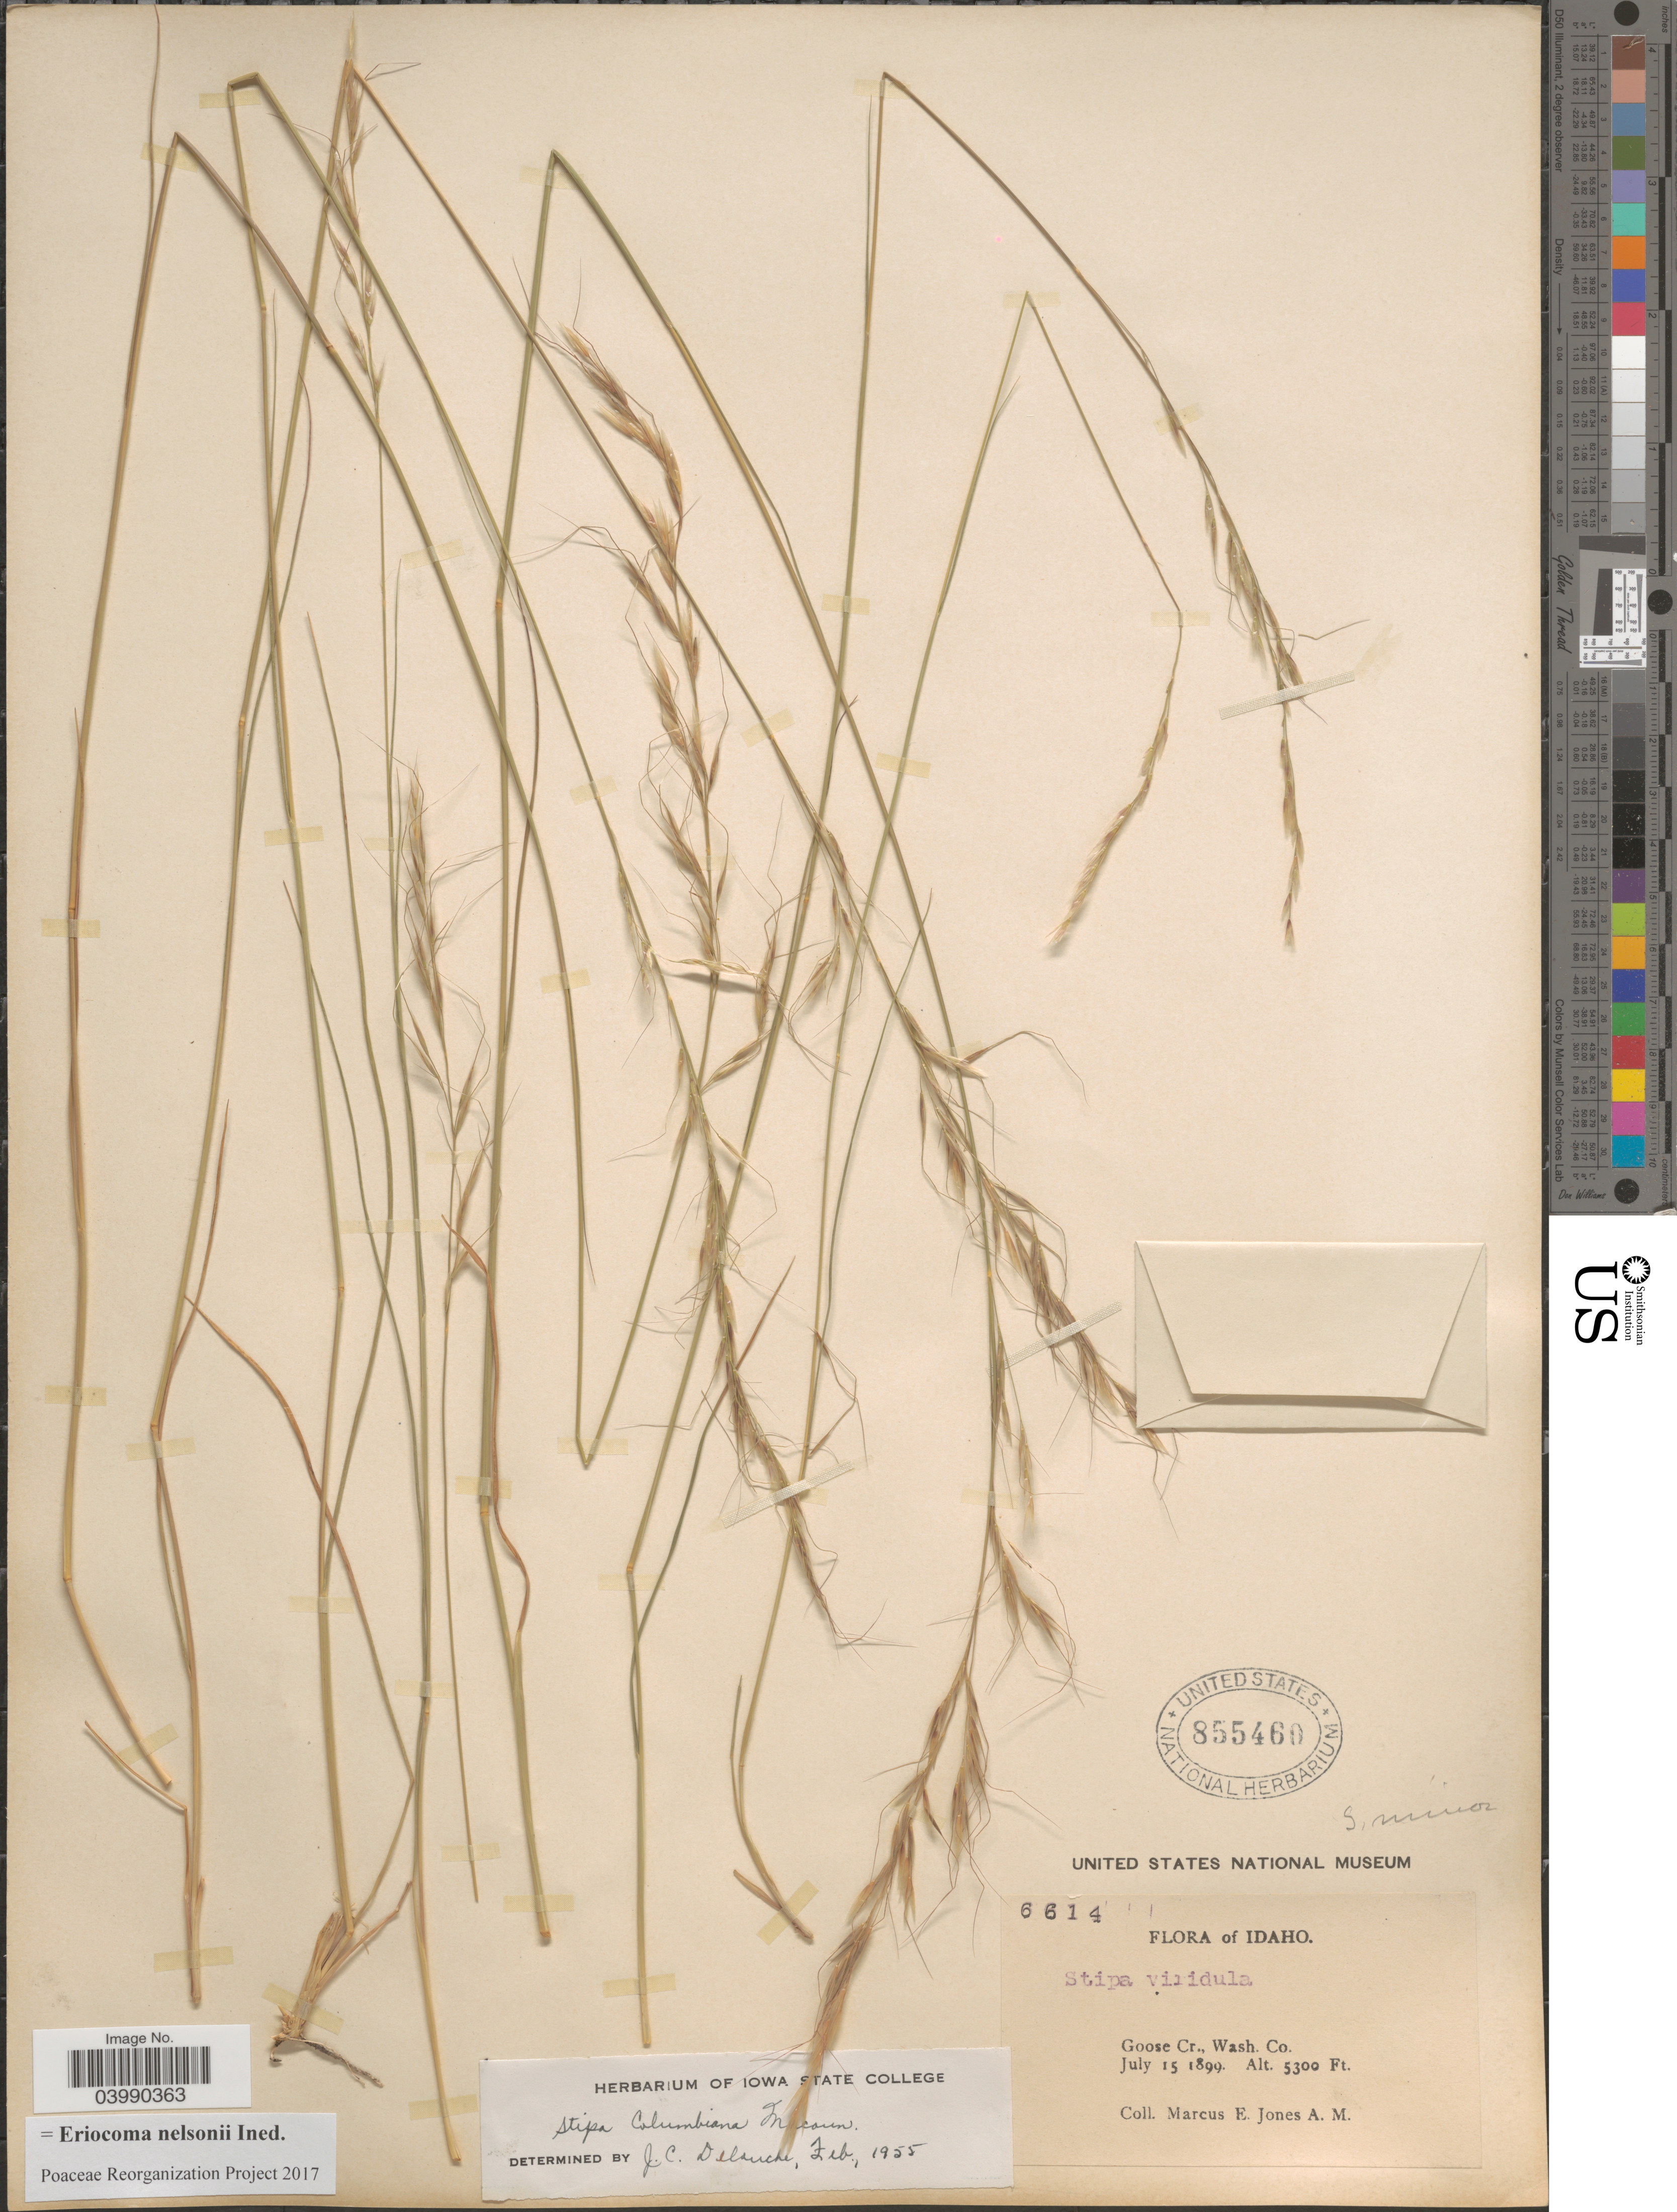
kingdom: Plantae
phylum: Tracheophyta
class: Liliopsida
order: Poales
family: Poaceae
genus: Eriocoma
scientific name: Eriocoma nelsonii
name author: (Scribn.) Romasch.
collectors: M. E. Jones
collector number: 6614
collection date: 1899-07-15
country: United States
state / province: Idaho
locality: Goose Cr., Wash. Co.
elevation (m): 1615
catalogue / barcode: US 855460